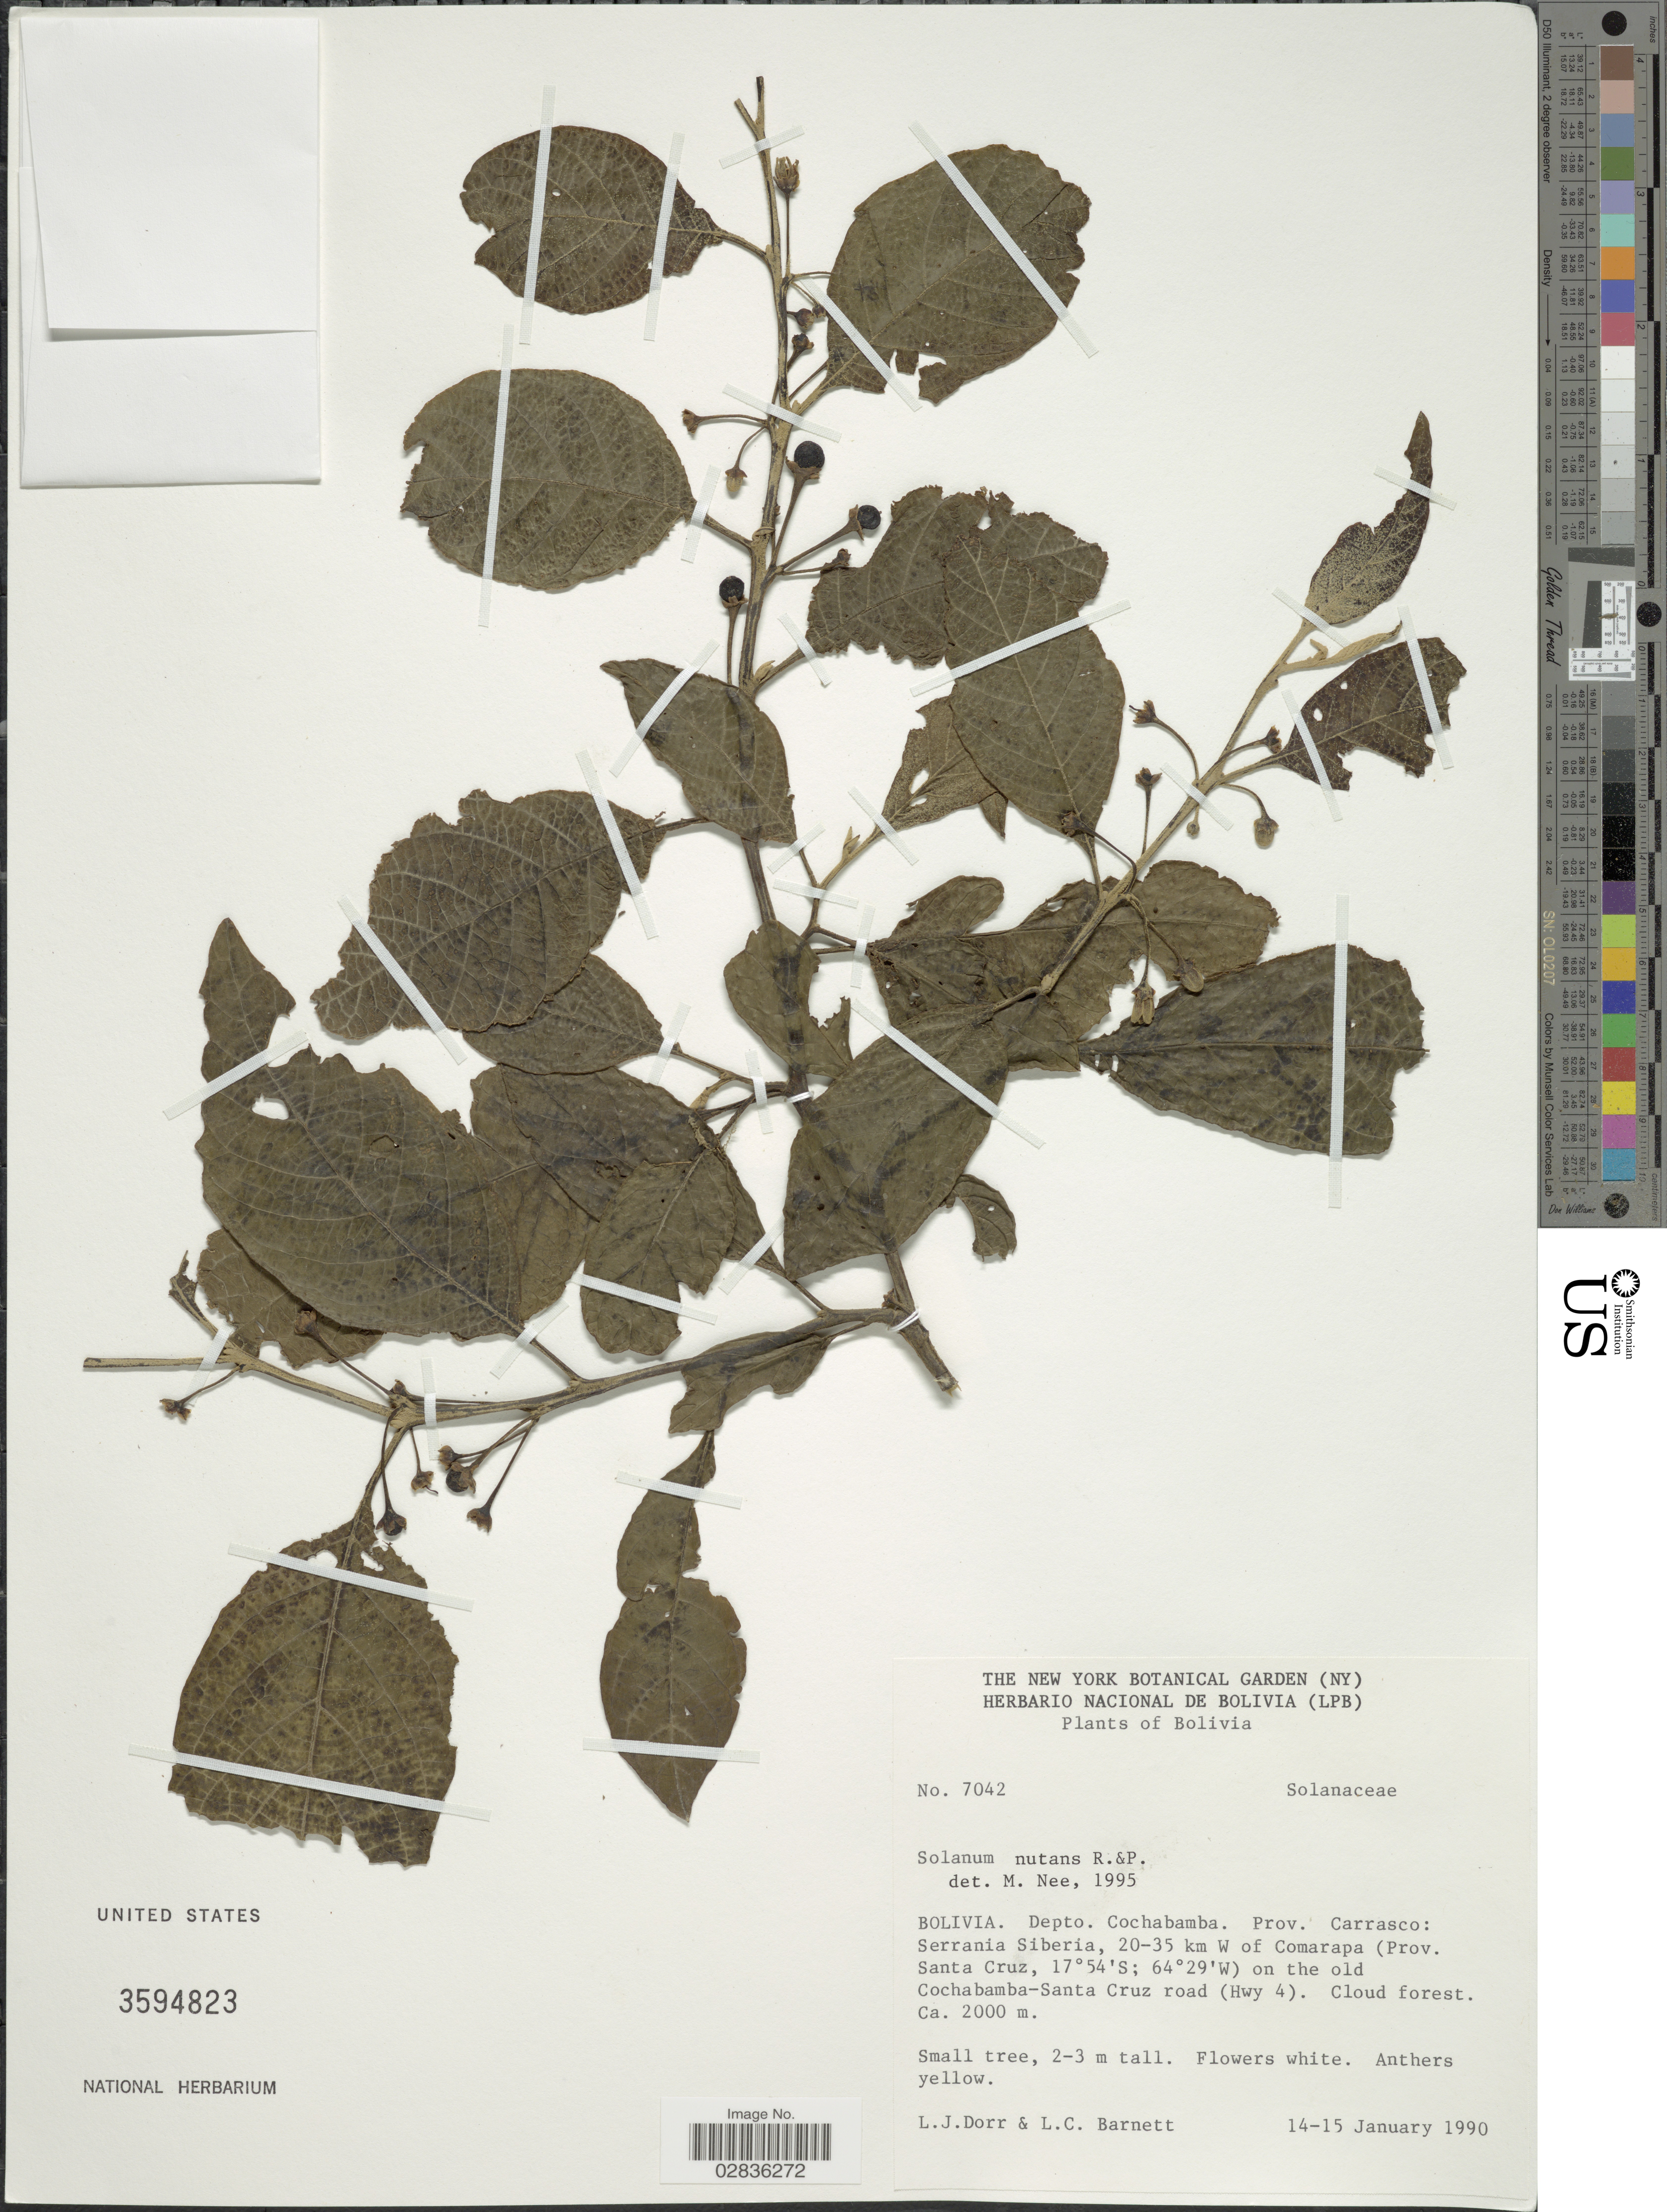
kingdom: Plantae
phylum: Tracheophyta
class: Magnoliopsida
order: Solanales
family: Solanaceae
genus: Solanum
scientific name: Solanum nutans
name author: Ruiz & Pav.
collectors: L. J. Dorr & L. C. Barnett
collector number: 7042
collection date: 1990-01-14/1990-01-15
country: Bolivia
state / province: Cochabamba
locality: Depto. Cochabamba. Prov. Carrasco: Serrania Siberia, 20-35 km W of Comarapa (Prov. Santa Cruz) on the old Cochabamba-Santa Cruz road (Hwy 4).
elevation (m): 2000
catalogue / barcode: US 3594823